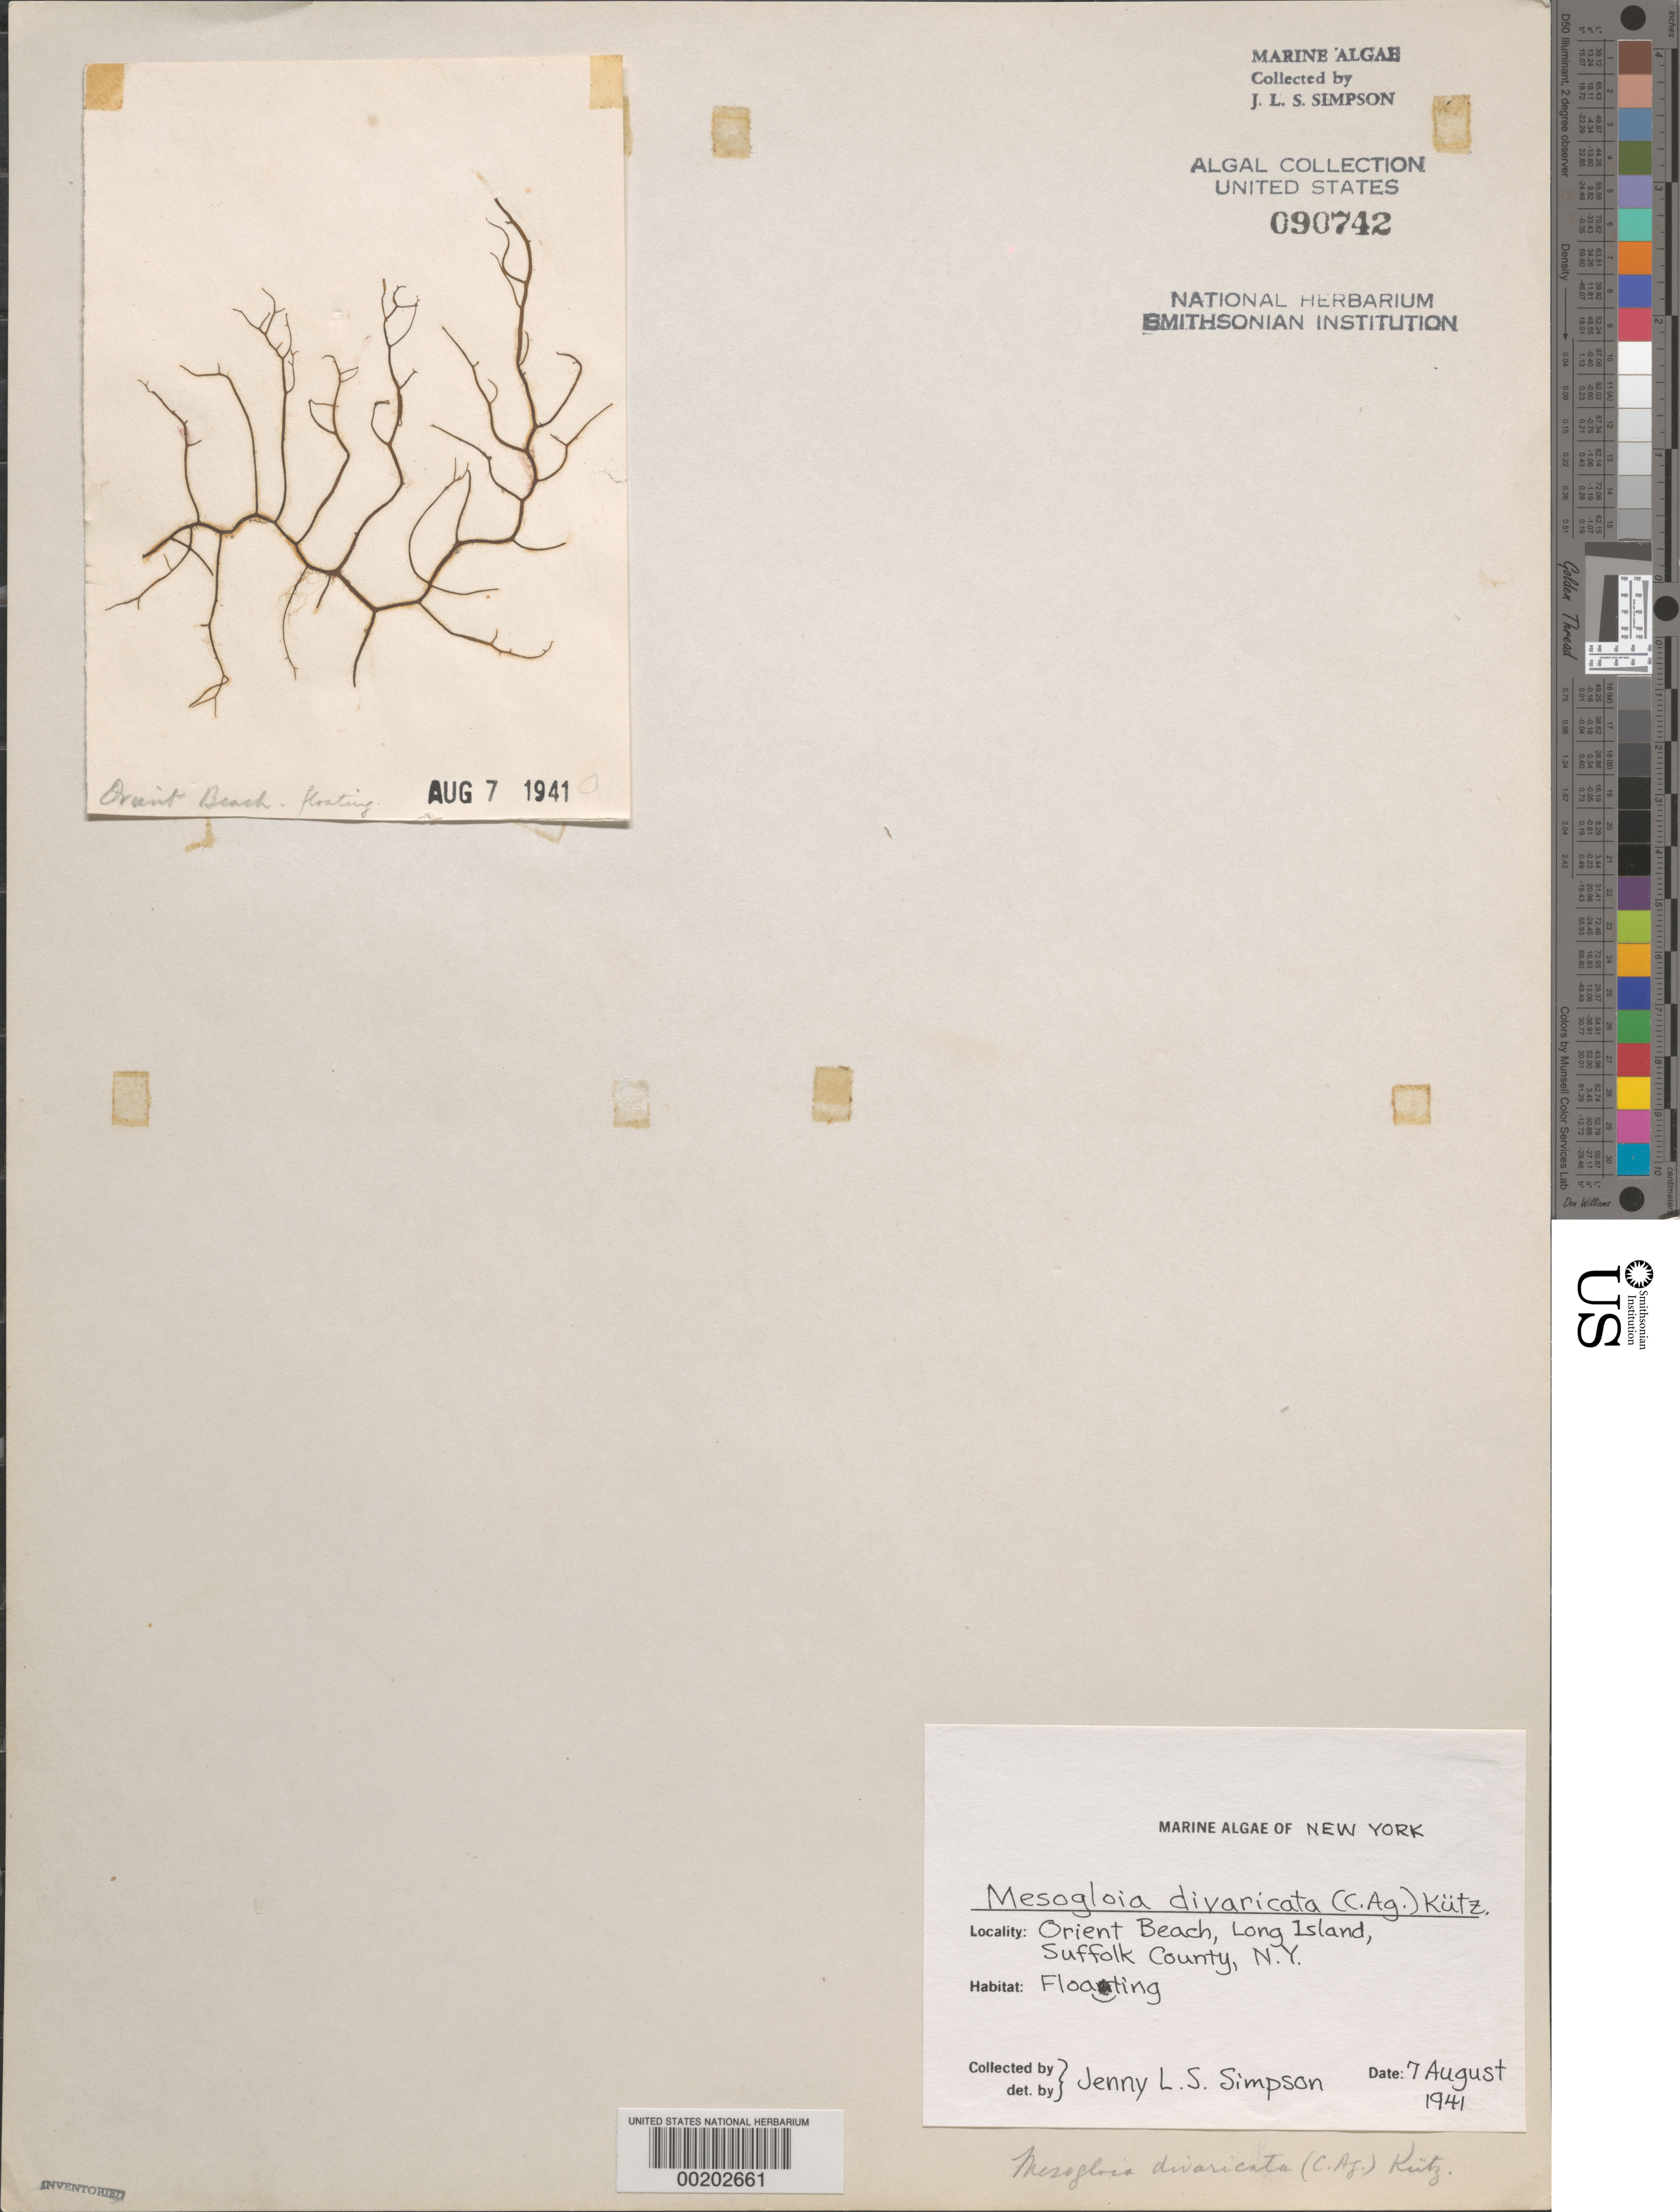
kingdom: Plantae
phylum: Rhodophyta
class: Florideophyceae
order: Nemaliales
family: Liagoraceae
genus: Helminthora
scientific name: Helminthora divaricata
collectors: J. Simpson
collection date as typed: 07 Aug 1941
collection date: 1941-08-07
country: United States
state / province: New York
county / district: Suffolk County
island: Long Island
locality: Orient Beach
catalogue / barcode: US 90742